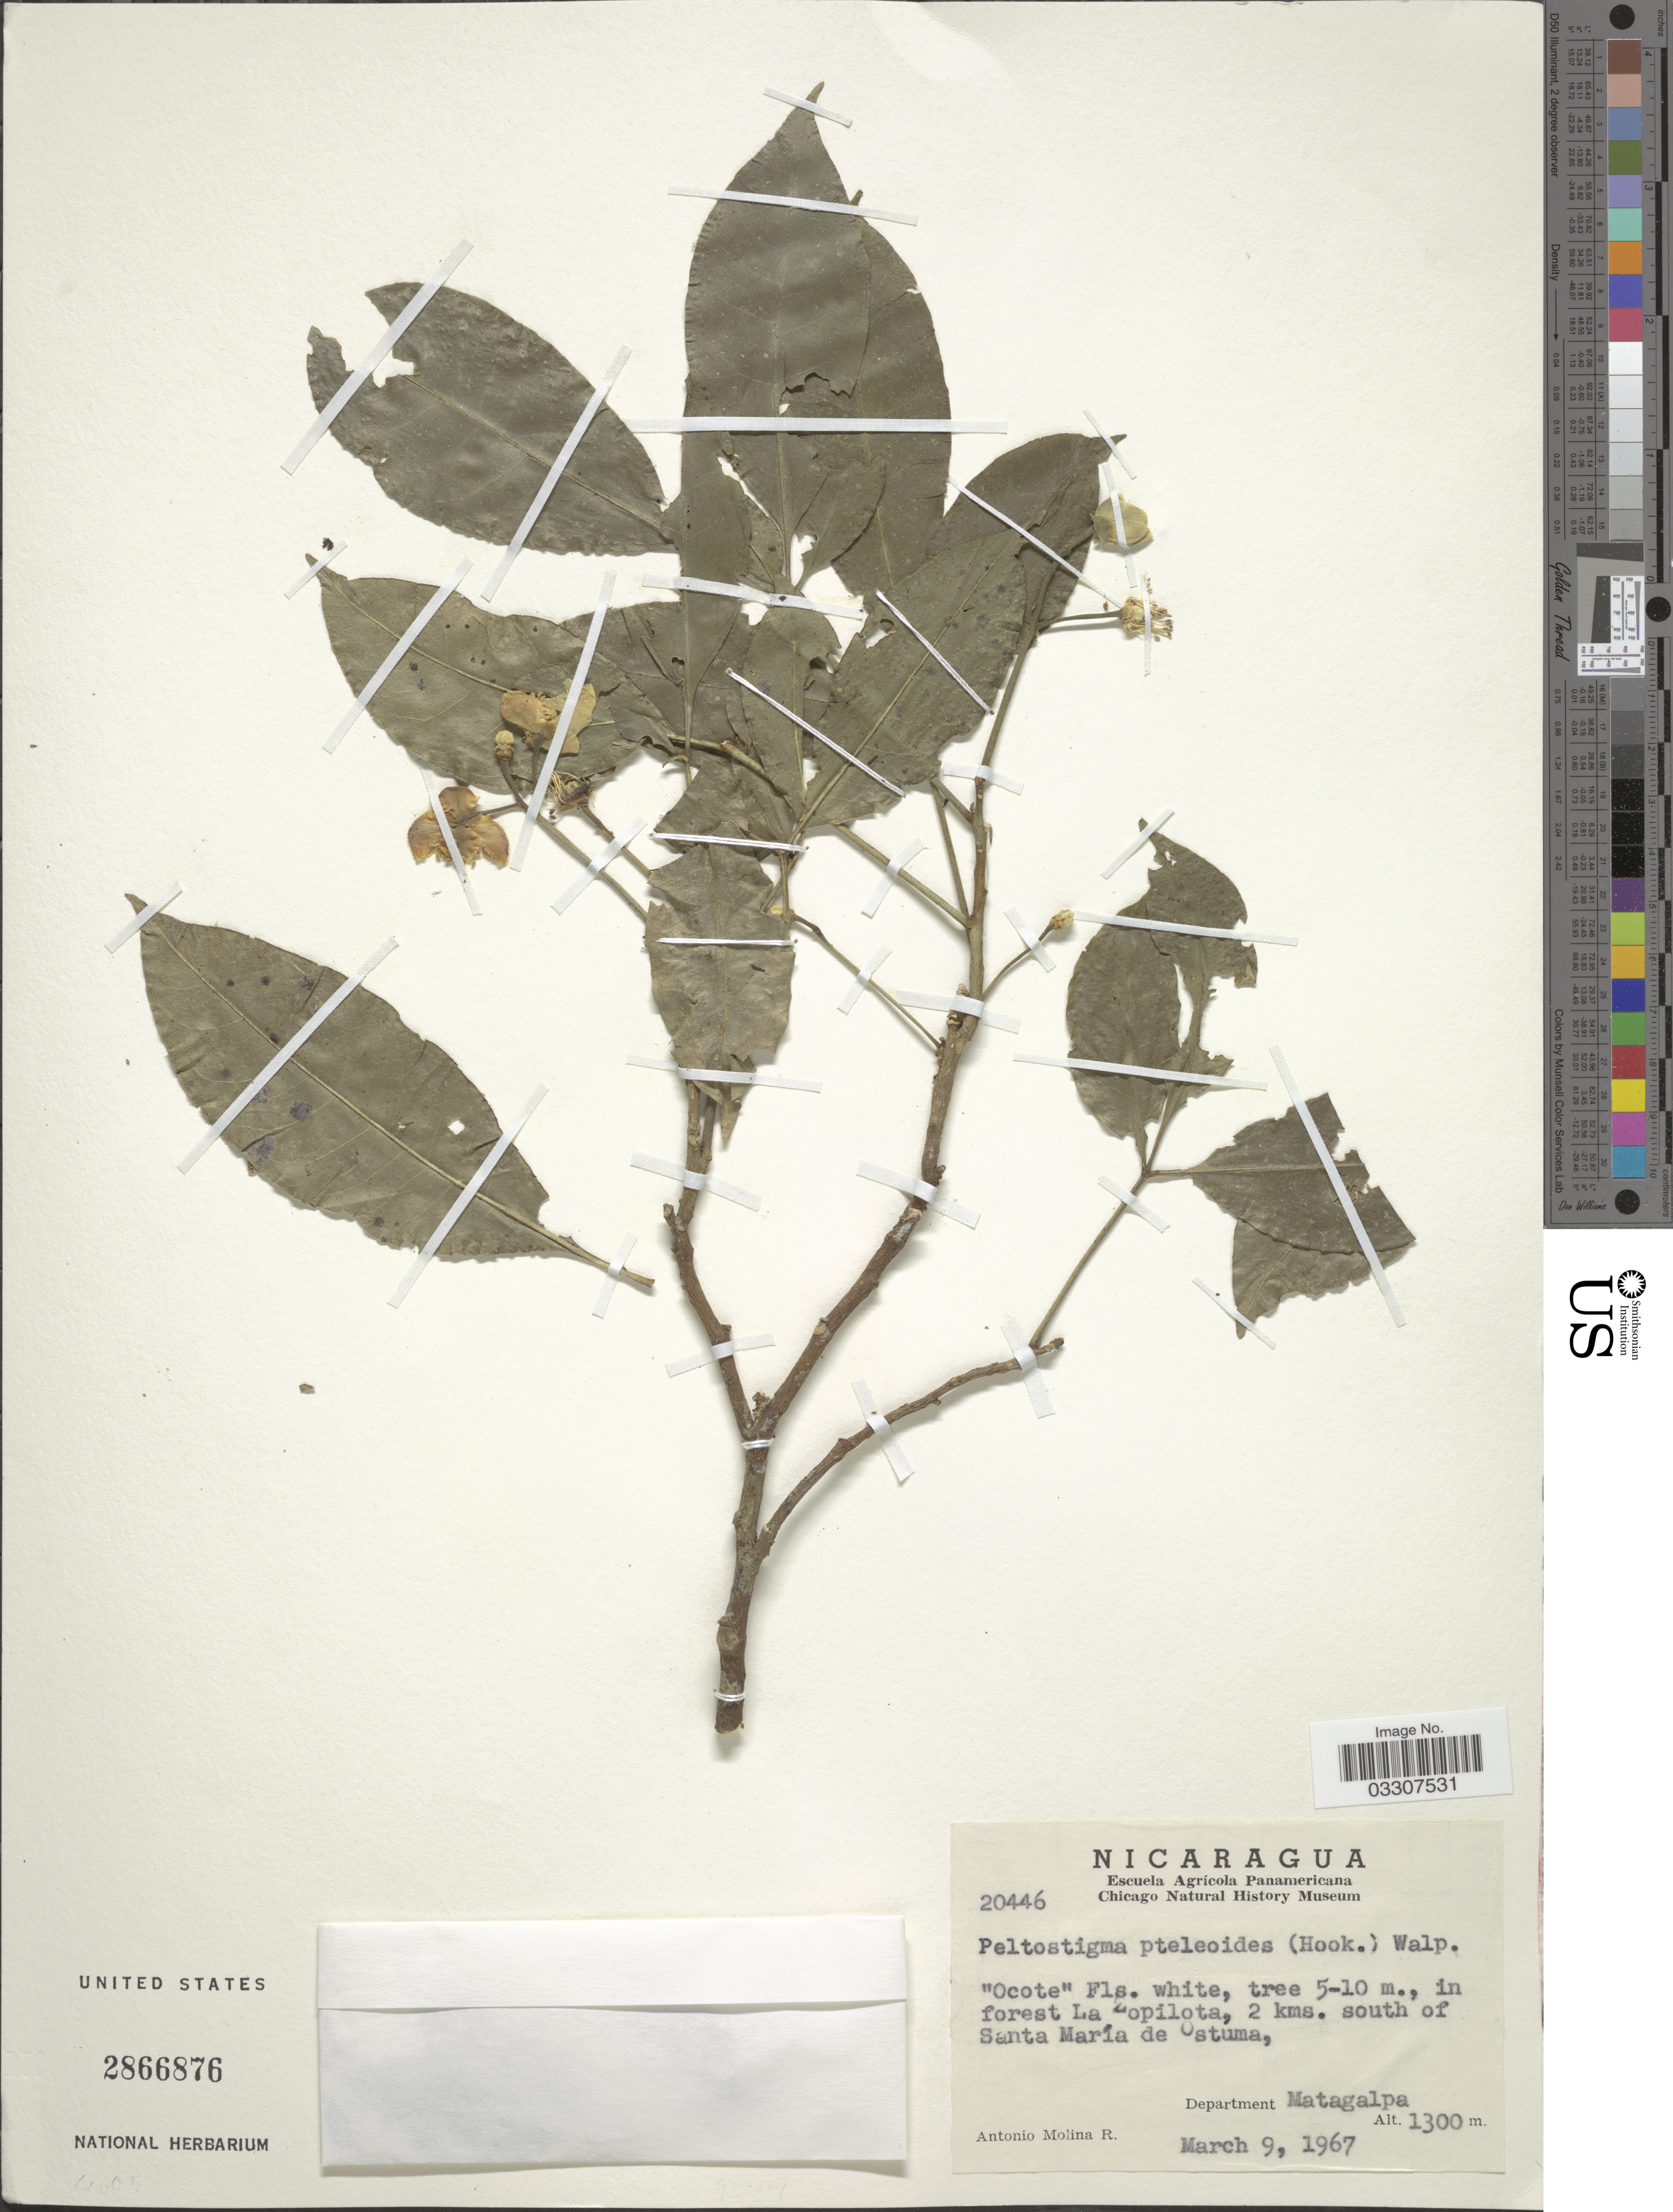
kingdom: Plantae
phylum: Tracheophyta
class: Magnoliopsida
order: Sapindales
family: Rutaceae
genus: Peltostigma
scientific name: Peltostigma pteleoides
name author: (Hook.) Walp.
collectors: A. Molina R.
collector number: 20446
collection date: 1967-03-09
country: Nicaragua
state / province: Matagalpa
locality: In forest La Zopilota, 2 kms. south of Santa María de Ostuma, Department Matagalpa.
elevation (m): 1300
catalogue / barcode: US 2866876